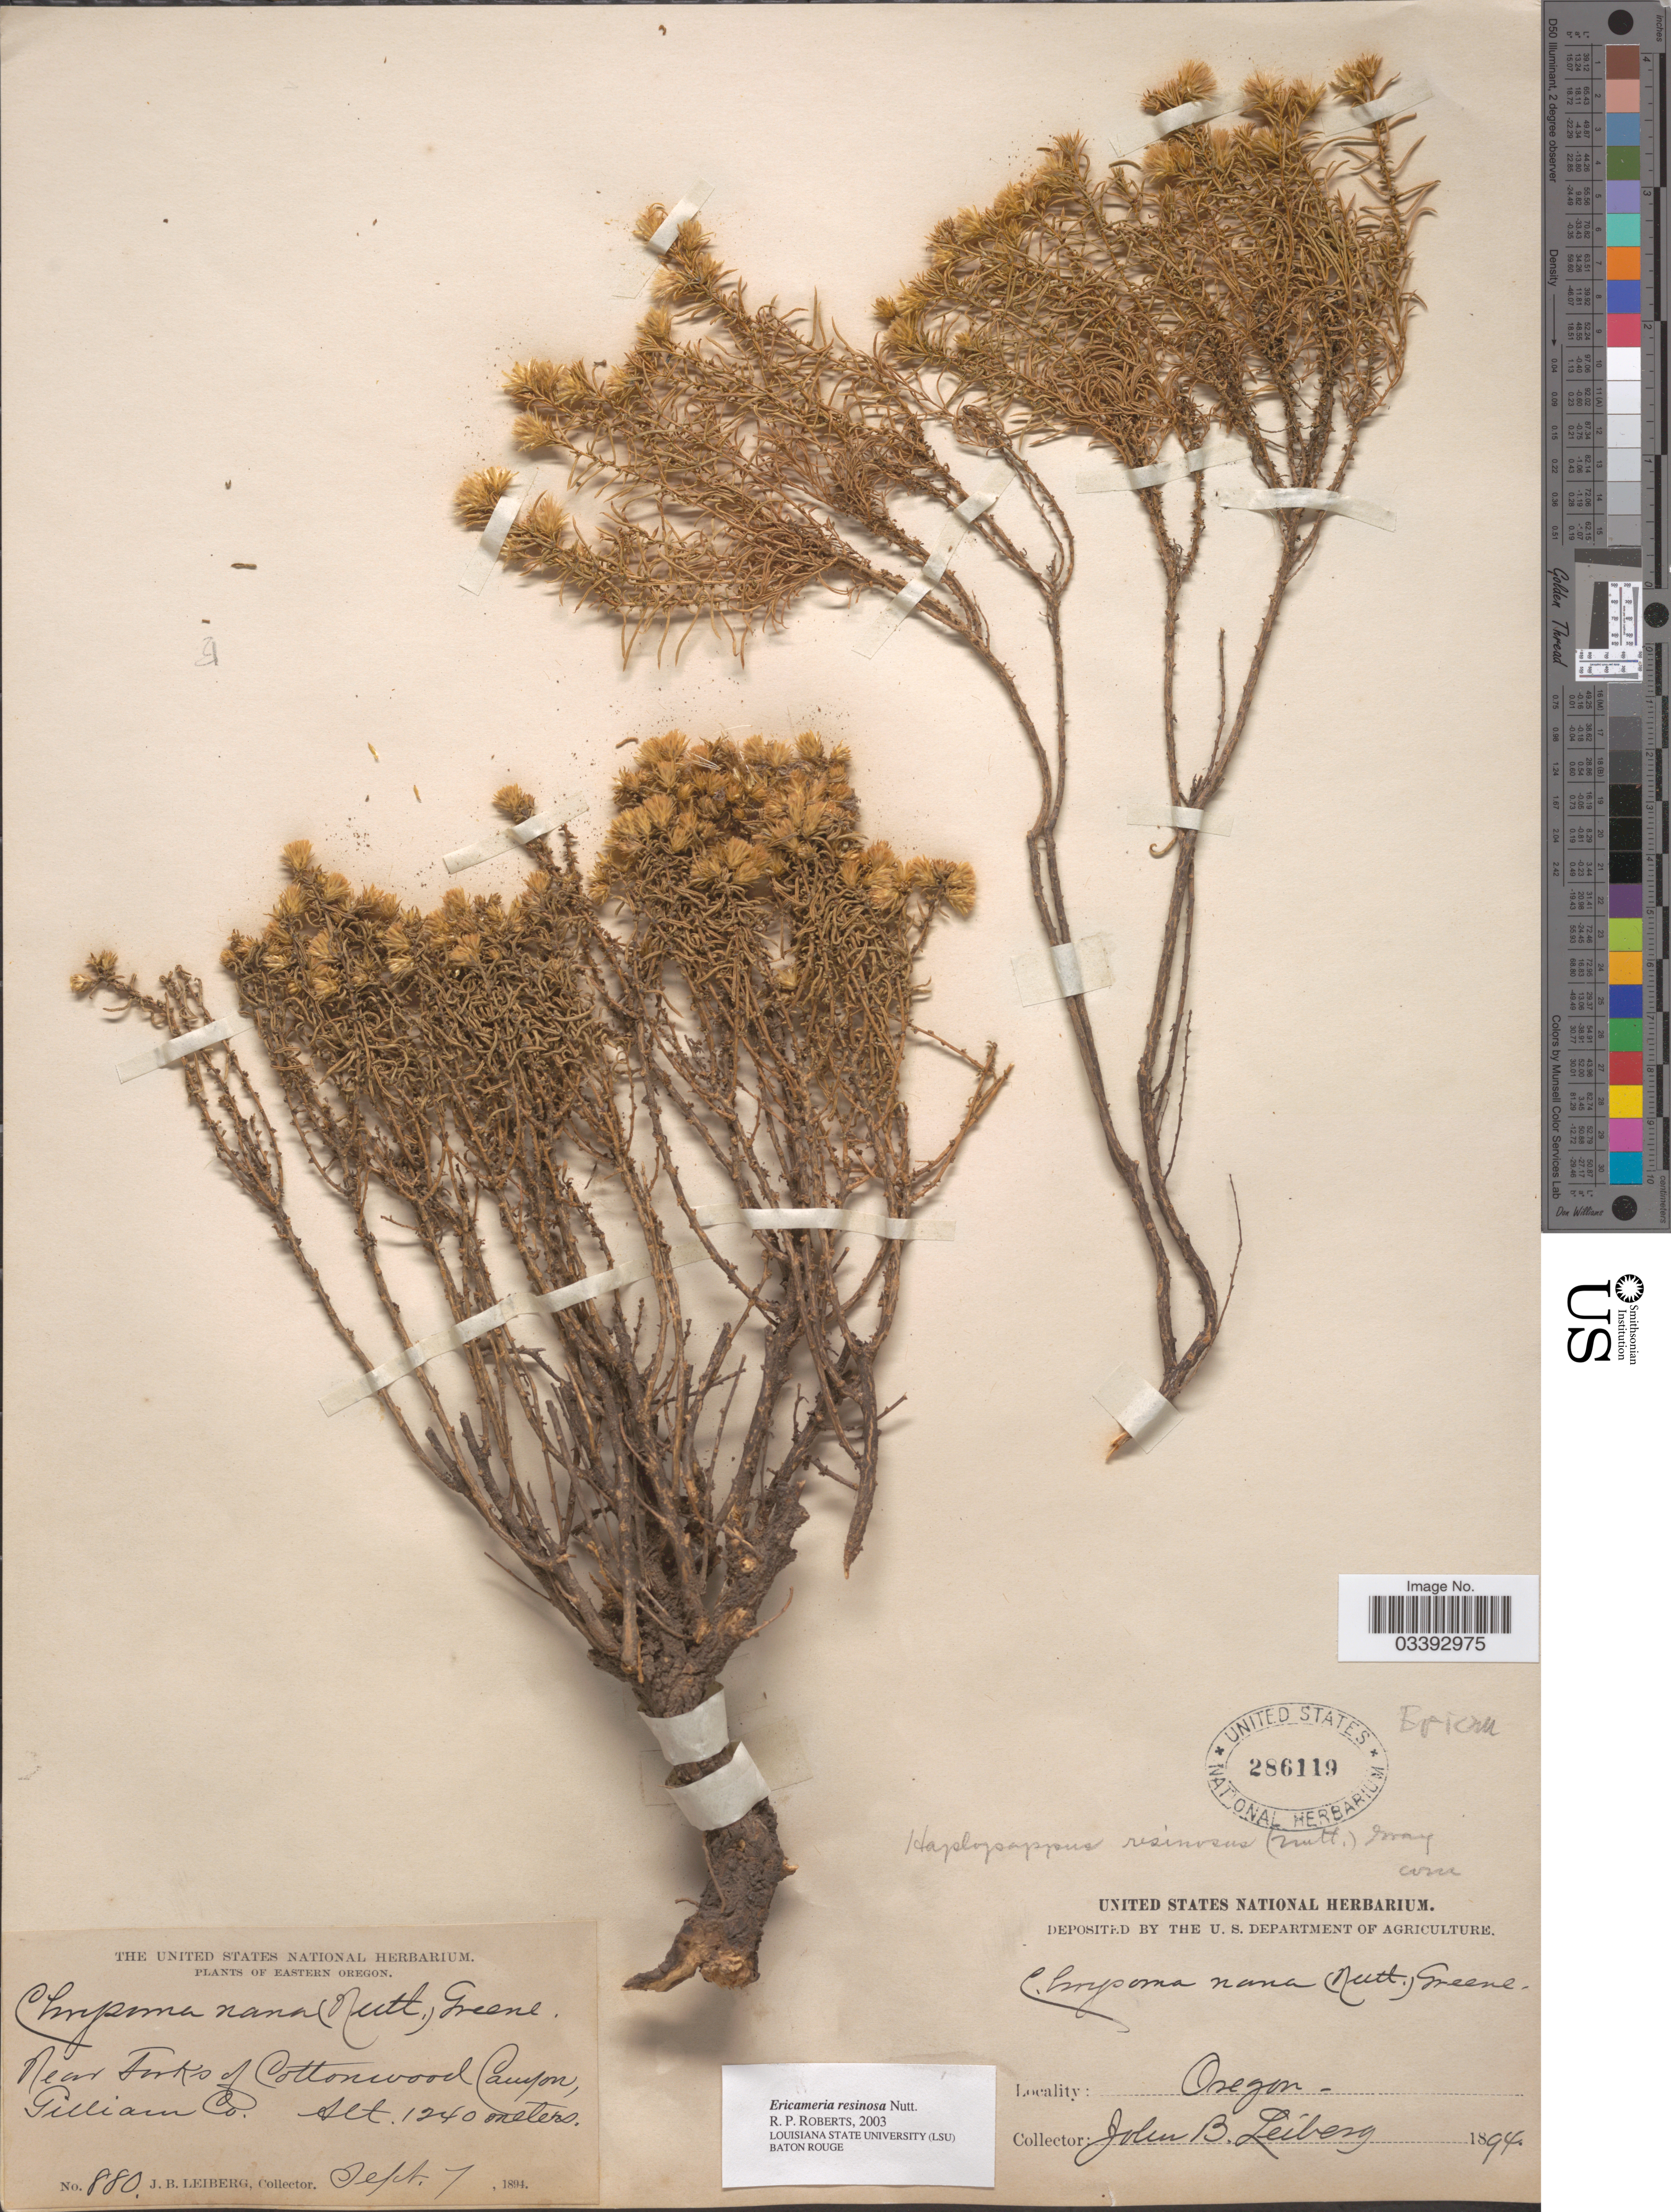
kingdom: Plantae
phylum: Tracheophyta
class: Magnoliopsida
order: Asterales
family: Asteraceae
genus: Ericameria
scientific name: Ericameria resinosa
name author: Nutt.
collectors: J. B. Leiberg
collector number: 880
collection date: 1894-09-07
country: United States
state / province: Oregon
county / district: Gilliam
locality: Eastern Oregon. Near Forks of Cottonwood Canyon, Gilliam Co.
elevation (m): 1240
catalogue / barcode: US 286119